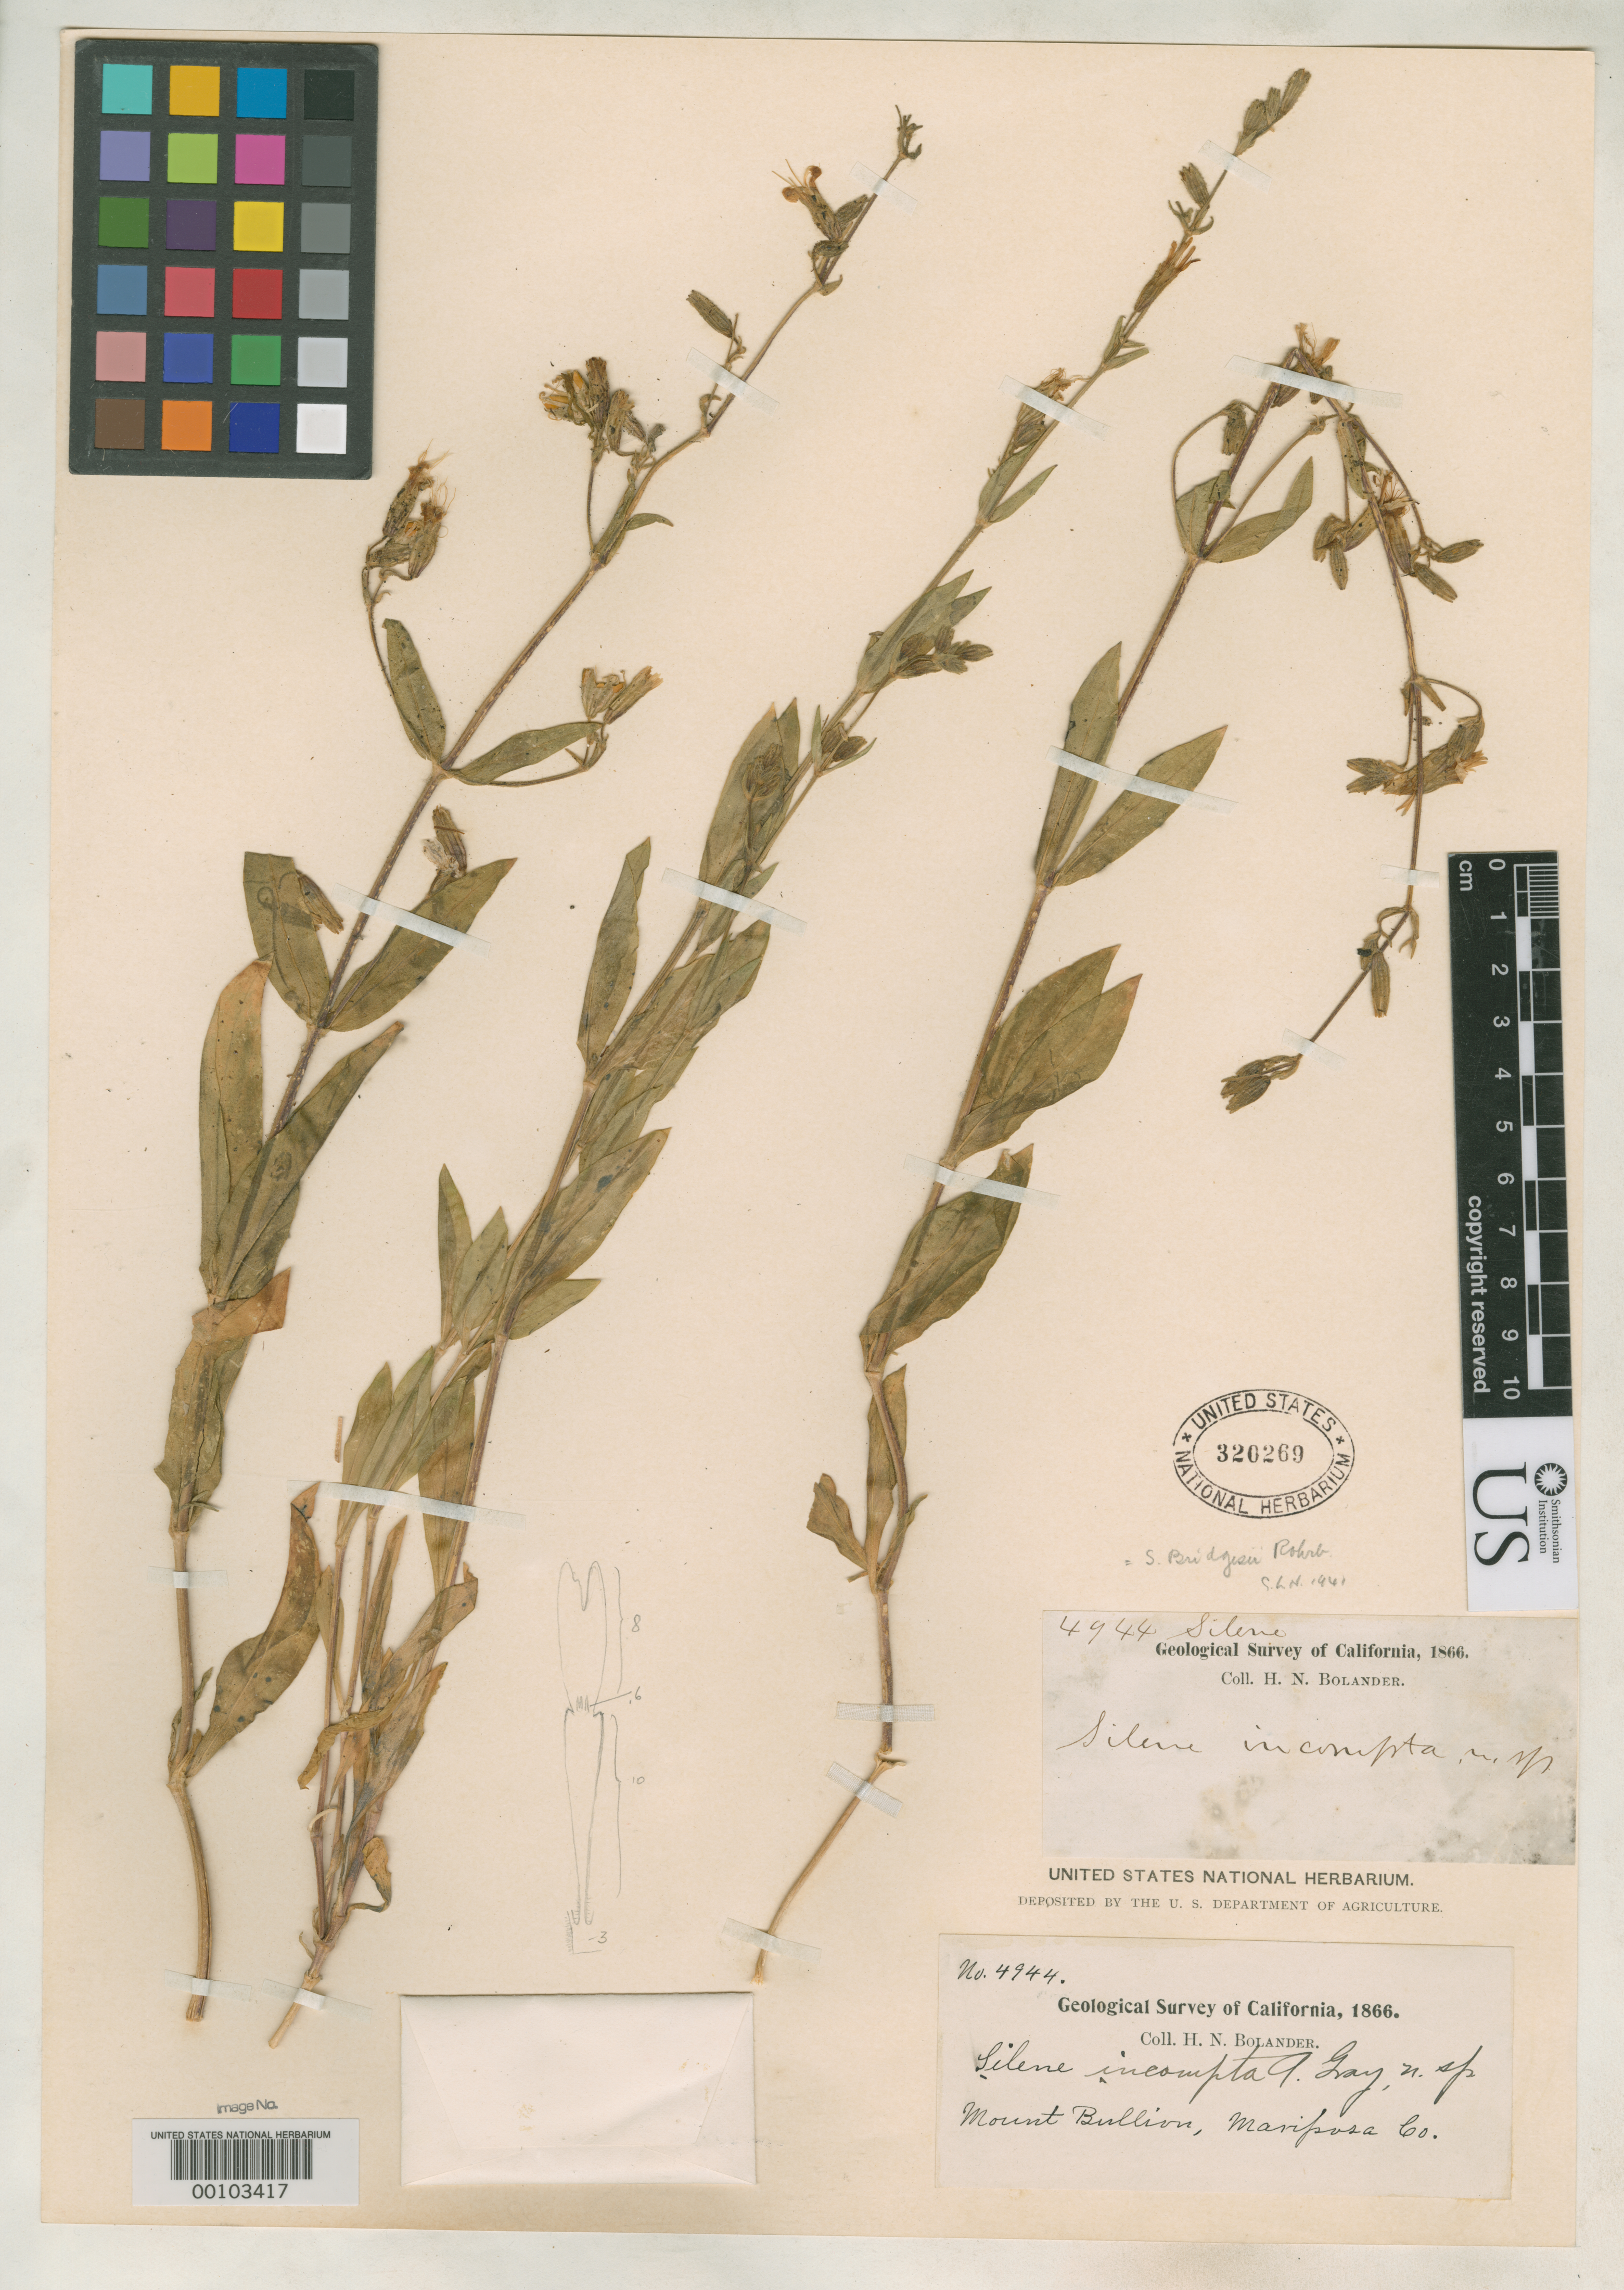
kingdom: Plantae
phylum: Tracheophyta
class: Magnoliopsida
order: Caryophyllales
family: Caryophyllaceae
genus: Silene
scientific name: Silene incompta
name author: A. Gray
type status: Type Collection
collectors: H. Bolander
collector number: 4944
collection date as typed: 1866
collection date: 1866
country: United States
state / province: California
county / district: Mariposa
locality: Mt. Bullion in Yosemite Valley.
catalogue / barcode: US 320269